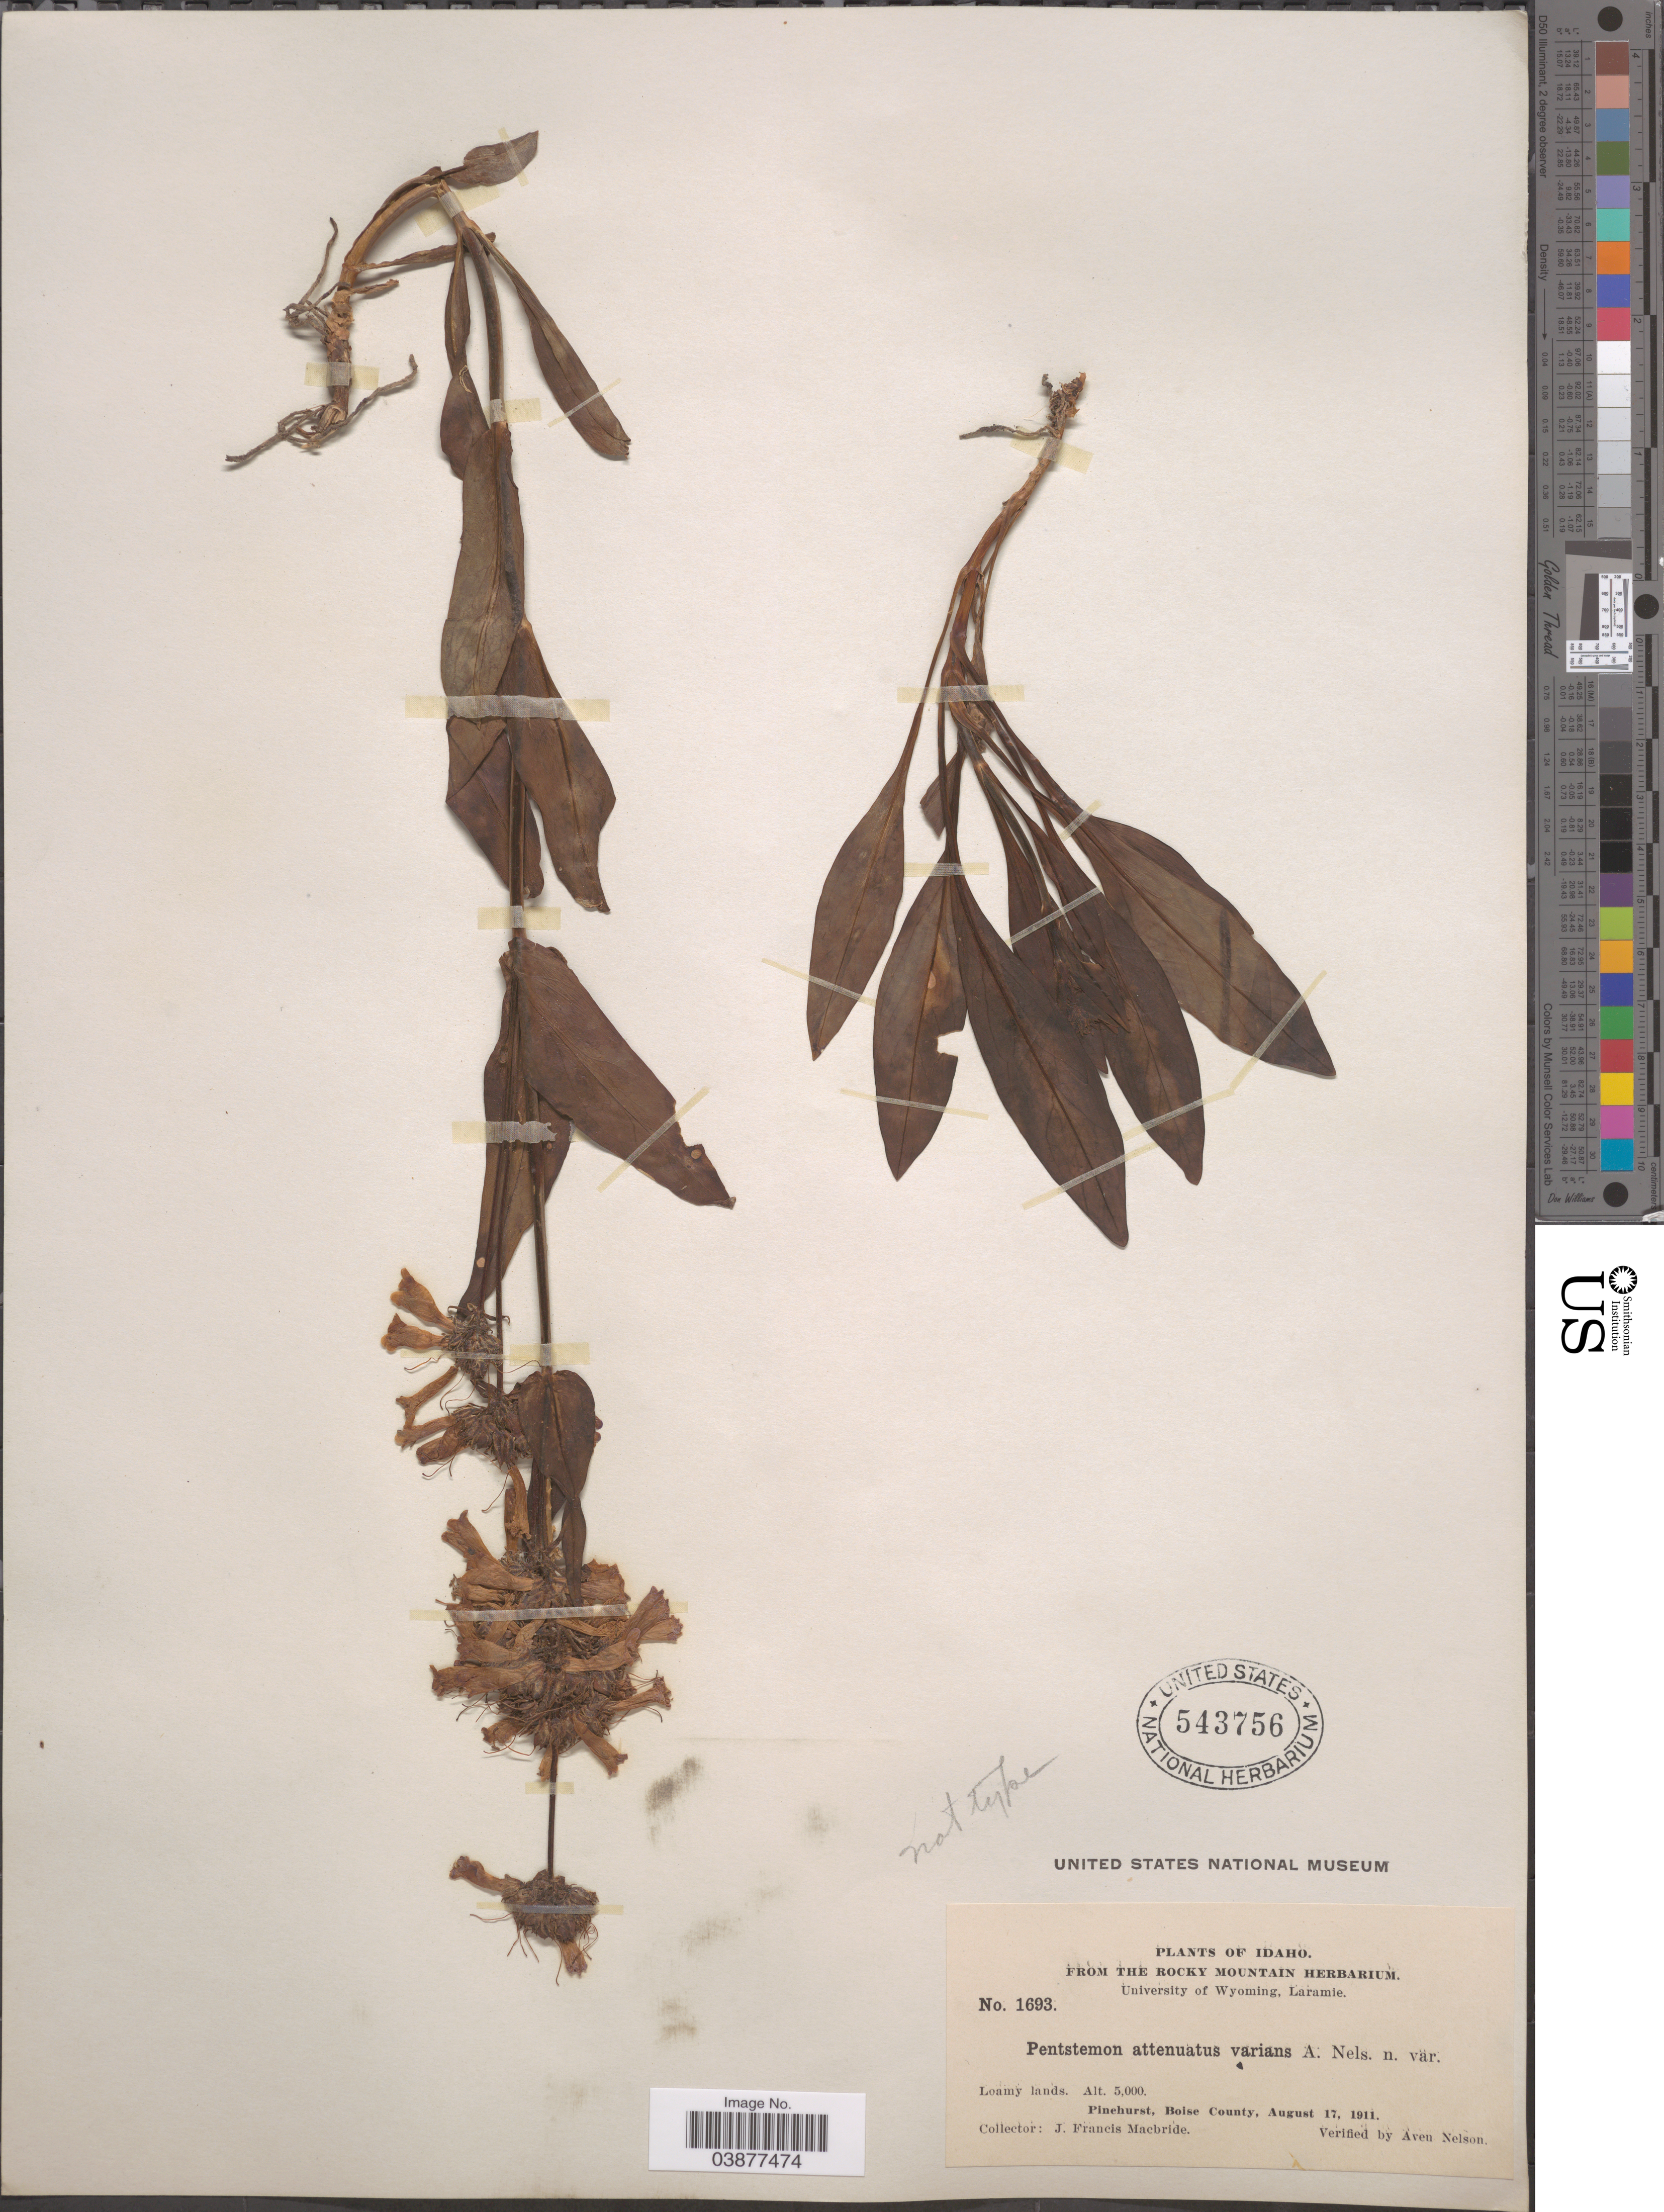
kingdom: Plantae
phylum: Tracheophyta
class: Magnoliopsida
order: Lamiales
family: Plantaginaceae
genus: Penstemon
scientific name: Penstemon pseudoprocerus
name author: Rydb.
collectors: J. F. Macbride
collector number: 1693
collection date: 1911-08-17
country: United States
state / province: Idaho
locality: Pinehurst, Boise County.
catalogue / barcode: US 543756